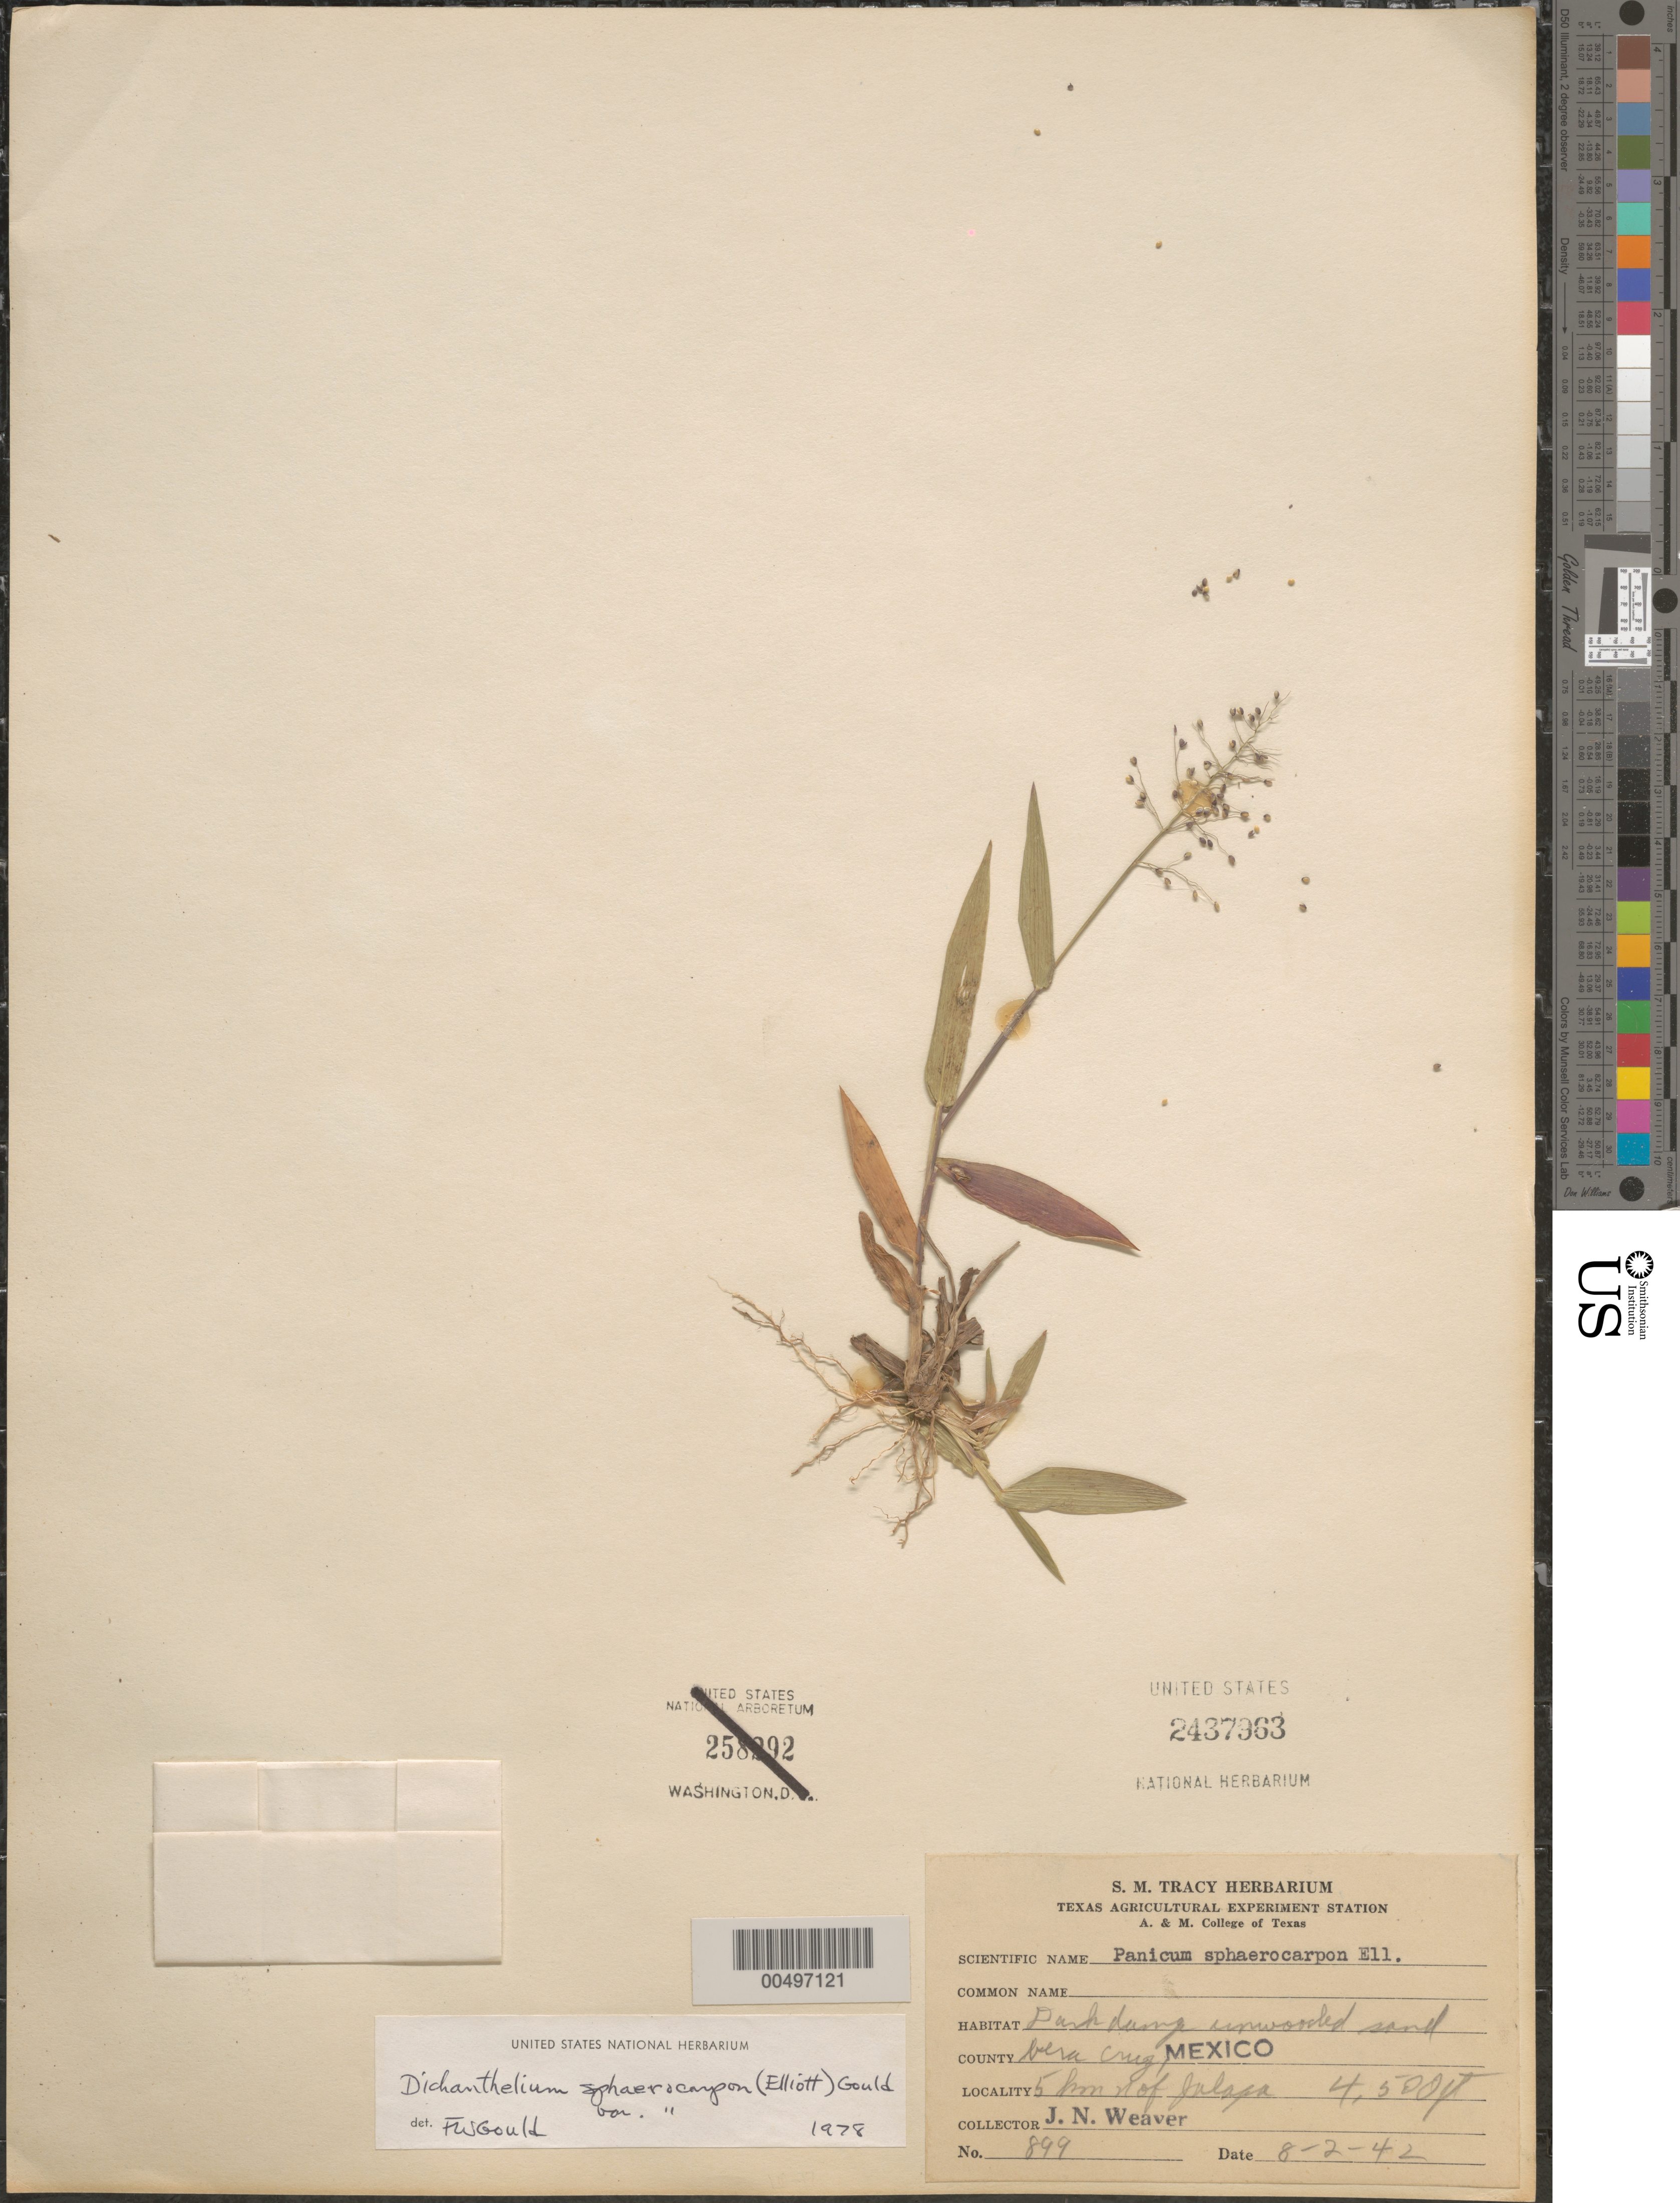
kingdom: Plantae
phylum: Tracheophyta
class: Liliopsida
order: Poales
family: Poaceae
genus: Dichanthelium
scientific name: Dichanthelium sphaerocarpon var. sphaerocarpon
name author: (Elliott) Gould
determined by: Gould, F. W.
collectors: J. N. Weaver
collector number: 899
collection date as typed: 8 Feb 1942 or 2 Aug 1942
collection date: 1942-02-08 or 1942-08-02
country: Mexico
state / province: Veracruz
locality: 5 km N of Jalapa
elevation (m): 1372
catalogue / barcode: US 2437963